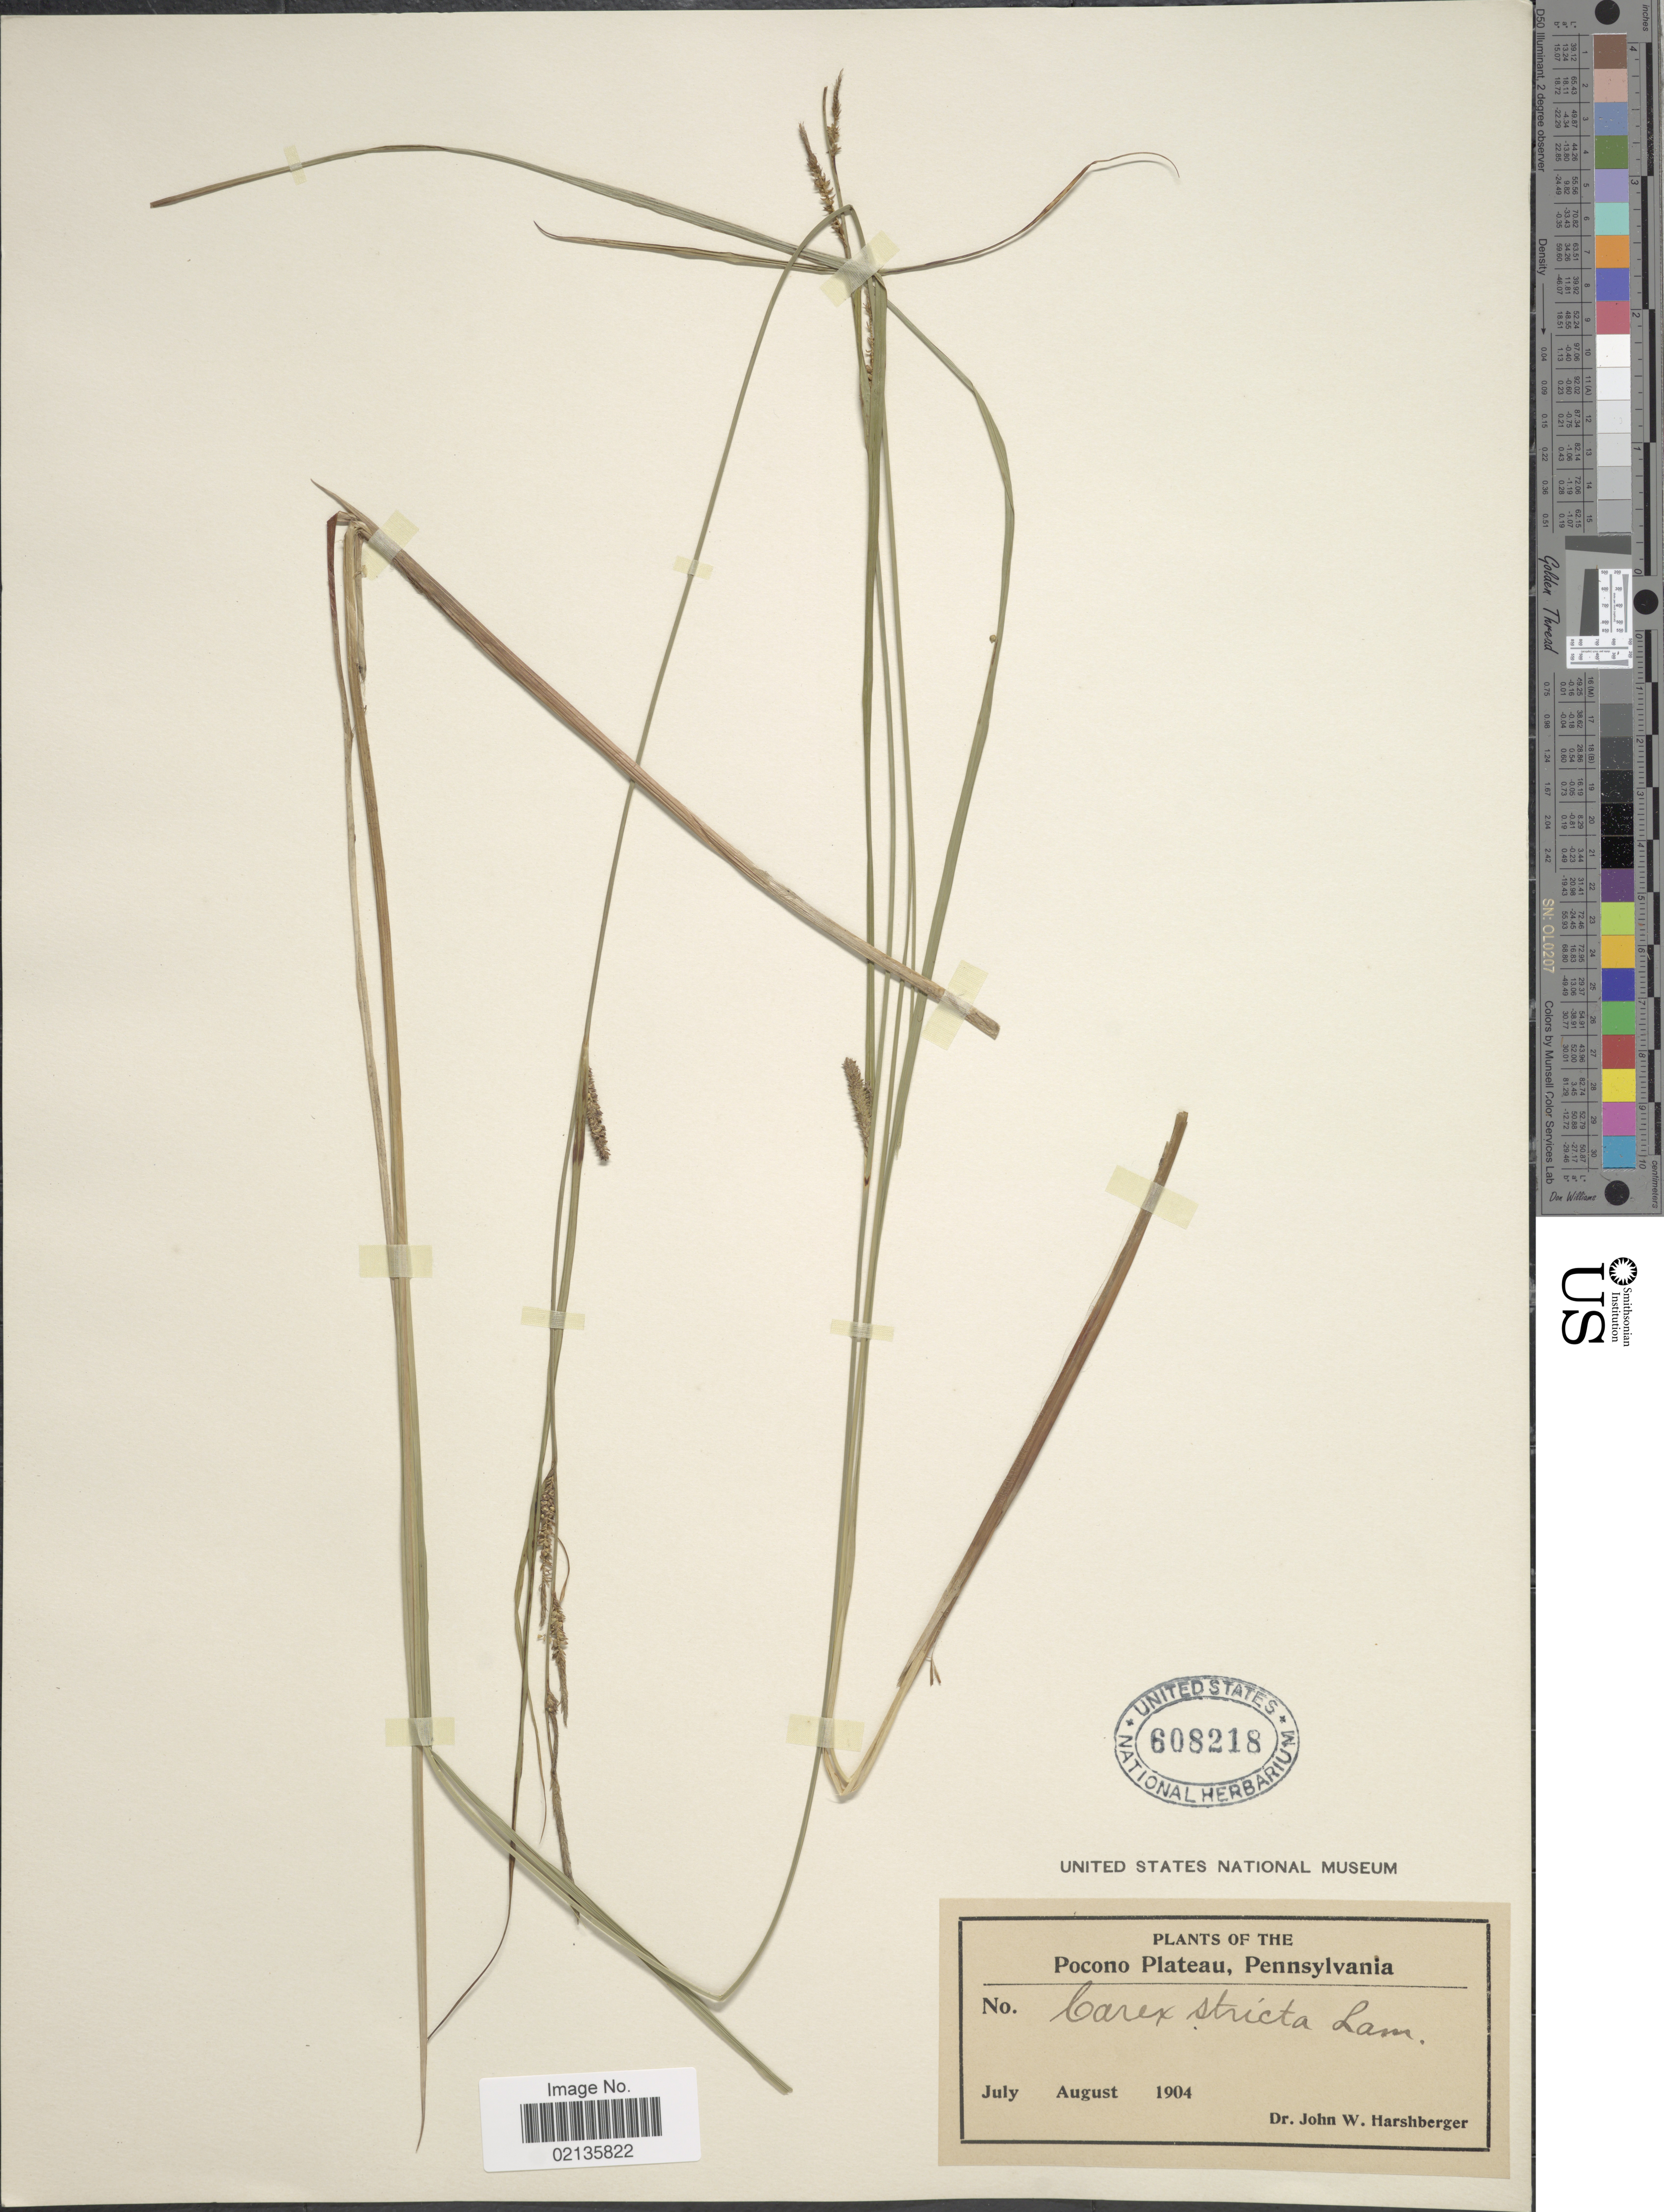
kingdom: Plantae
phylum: Tracheophyta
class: Liliopsida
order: Poales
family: Cyperaceae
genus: Carex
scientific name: Carex stricta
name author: Lam.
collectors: J. W. Harshberger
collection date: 1904-07/1904-08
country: United States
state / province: Pennsylvania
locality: Pocono Plateau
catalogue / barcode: US 608218